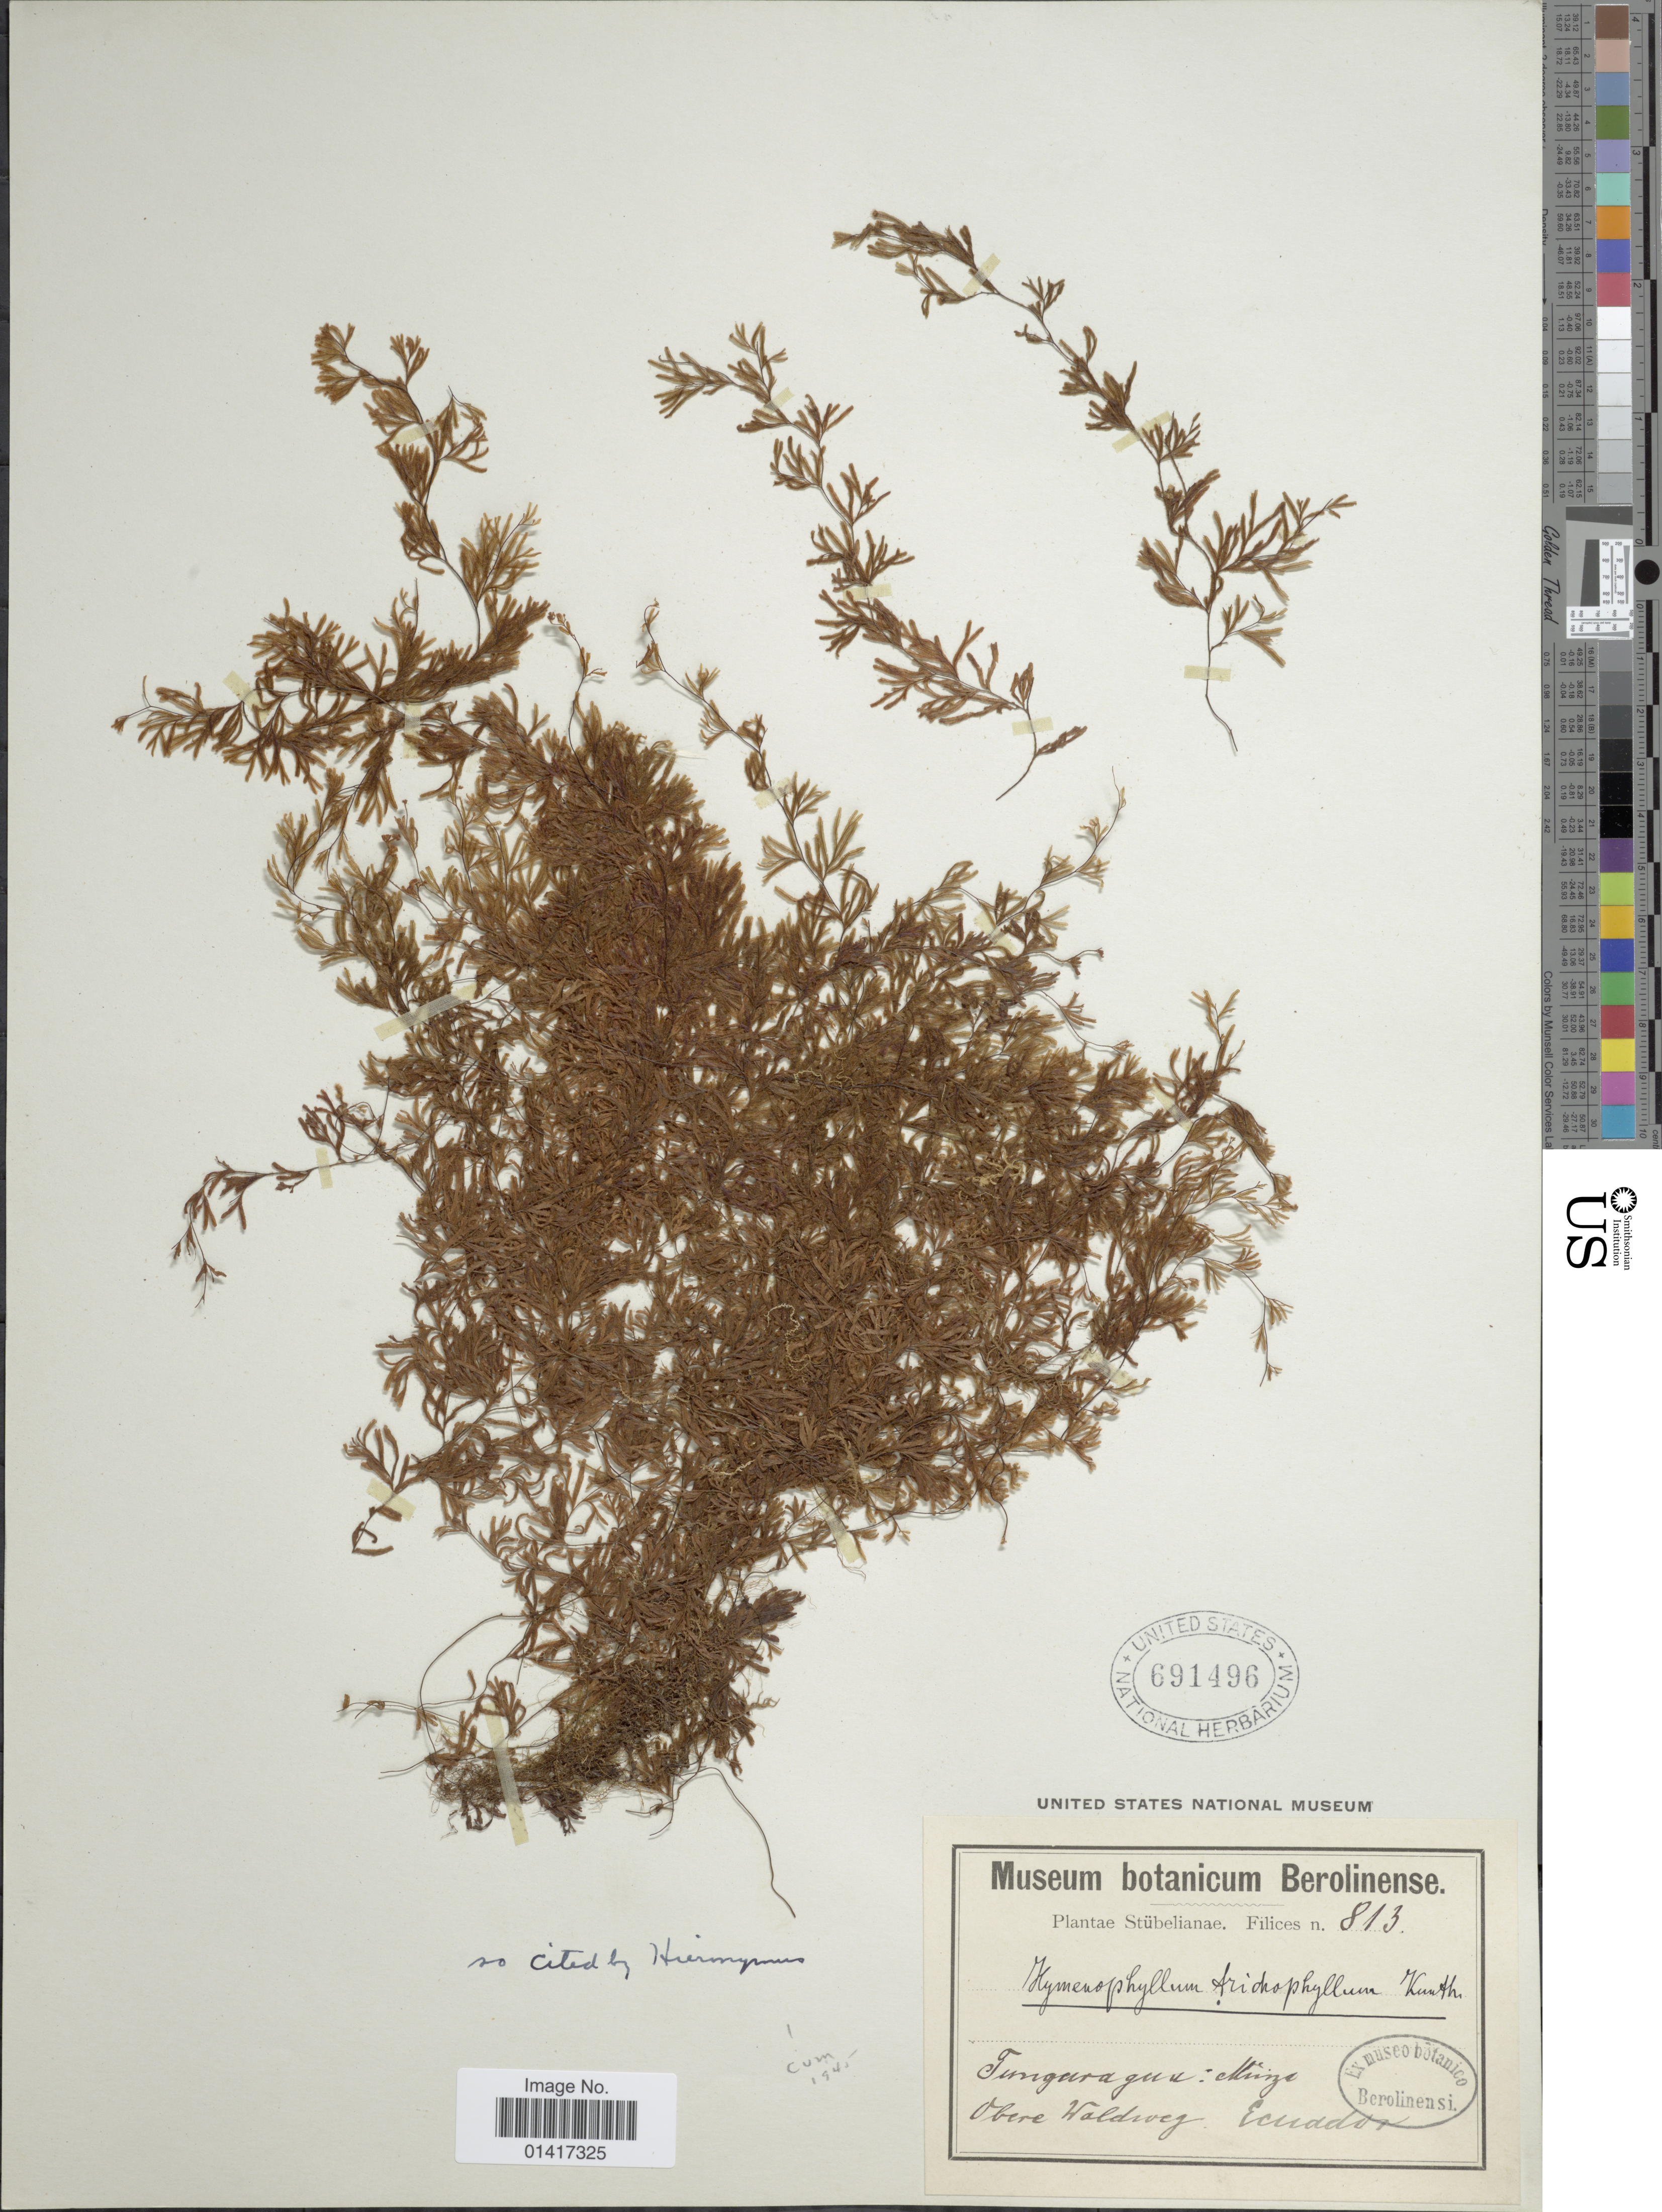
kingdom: Plantae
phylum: Tracheophyta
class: Polypodiopsida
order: Hymenophyllales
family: Hymenophyllaceae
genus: Hymenophyllum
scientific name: Hymenophyllum trichophyllum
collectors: -. Stubel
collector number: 813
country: Ecuador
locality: Tunguragua, Minge. Obere Waldweg [interpreted]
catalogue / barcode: US 691496